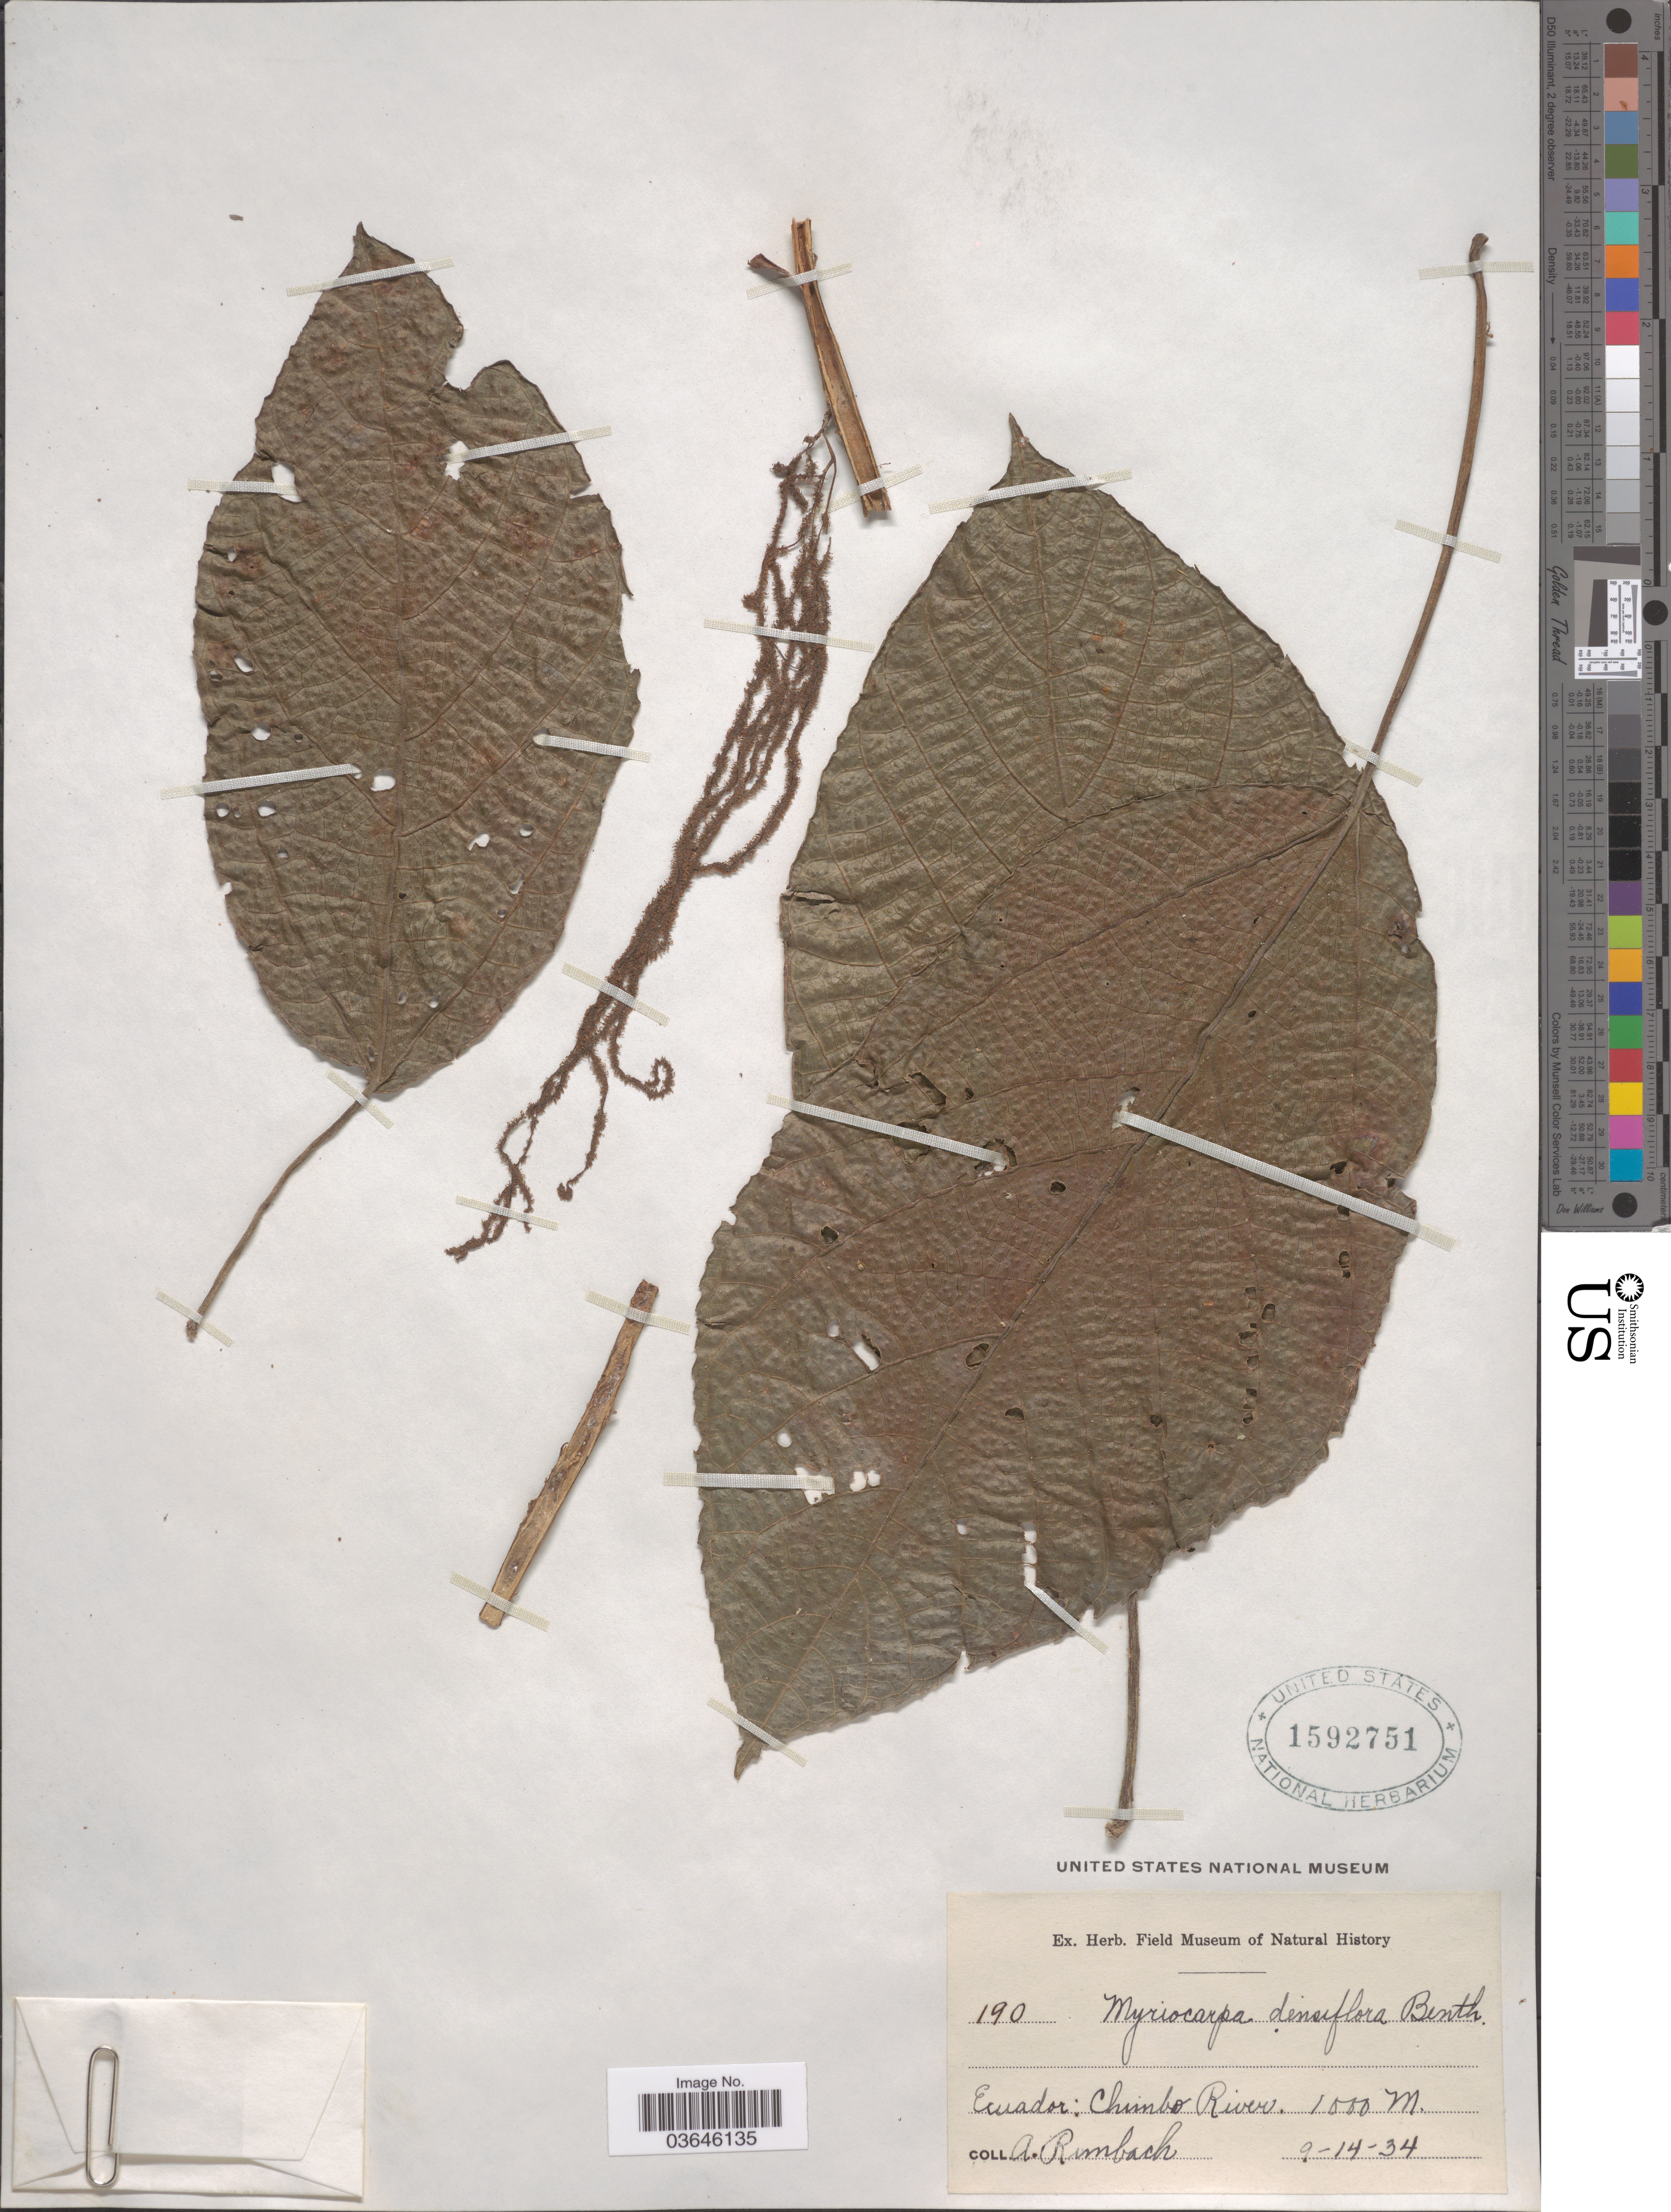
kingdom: Plantae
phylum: Tracheophyta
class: Magnoliopsida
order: Rosales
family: Urticaceae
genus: Myriocarpa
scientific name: Myriocarpa stipitata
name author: Benth.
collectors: A. Rimbach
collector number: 190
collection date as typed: Transcribed d/m/y: 14/9/34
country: Ecuador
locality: Chimbo River.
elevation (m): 1000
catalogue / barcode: US 1592751